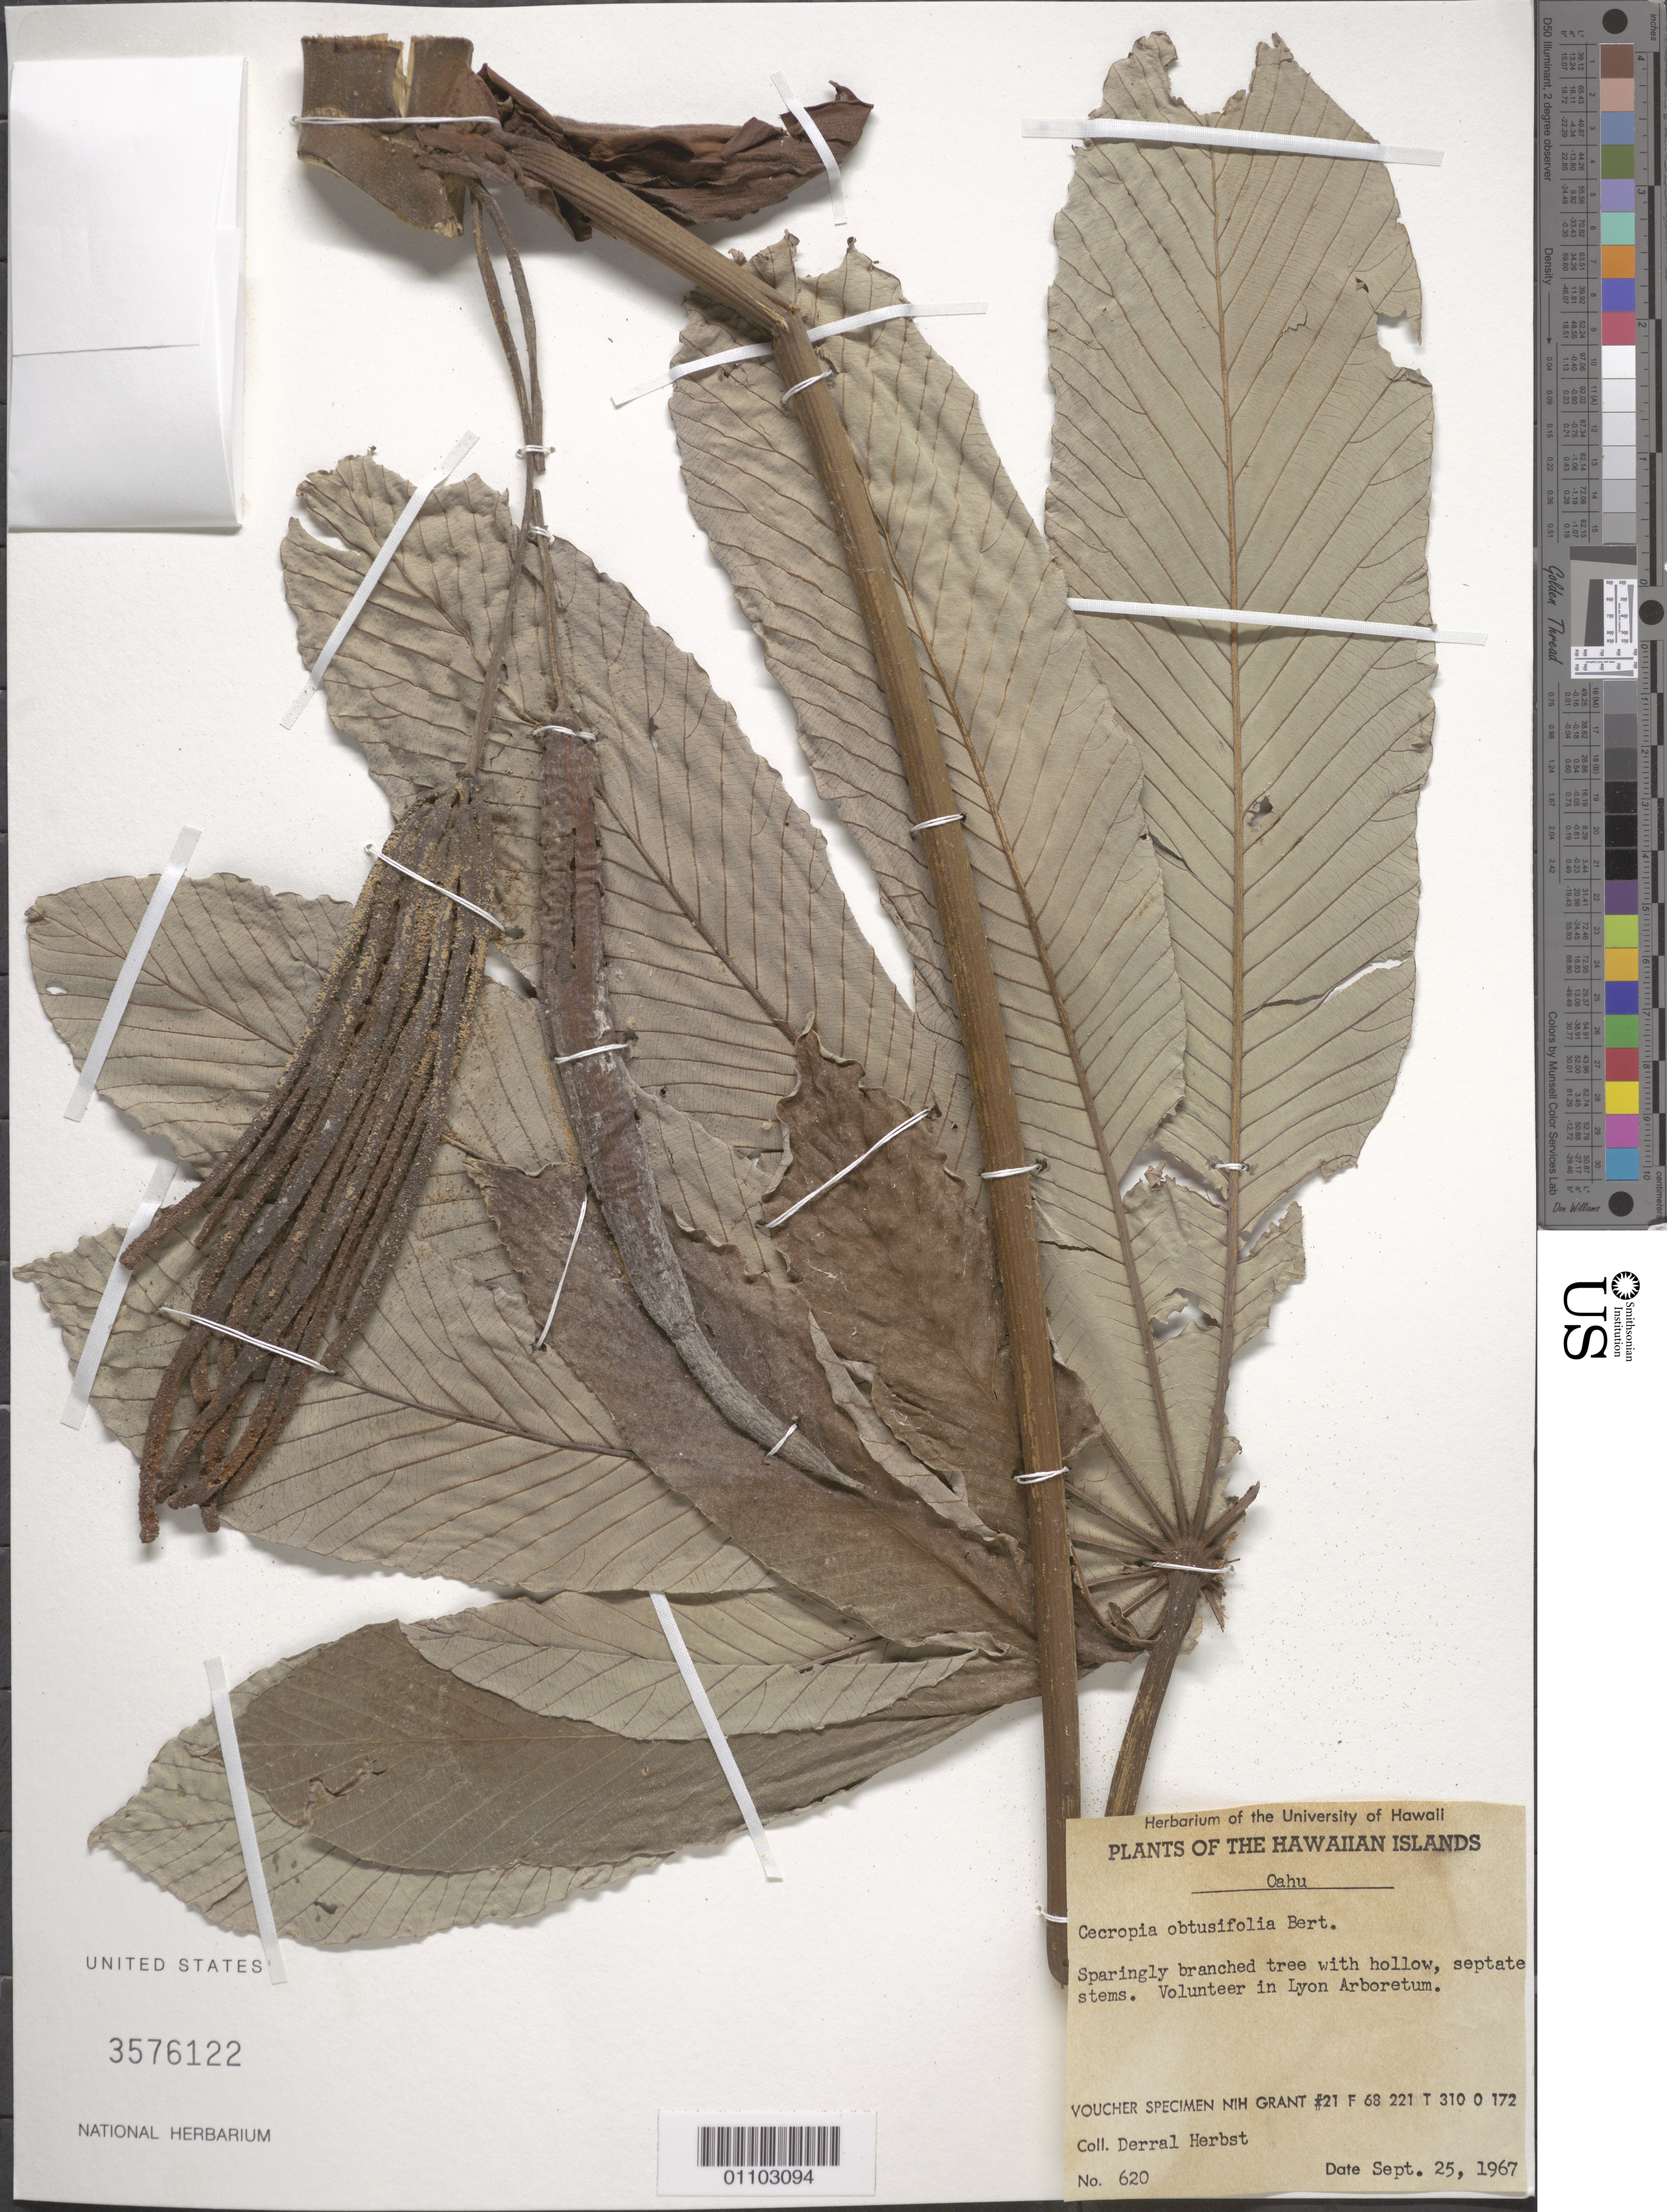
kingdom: Plantae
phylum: Tracheophyta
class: Magnoliopsida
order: Rosales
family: Urticaceae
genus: Cecropia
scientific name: Cecropia obtusifolia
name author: Bertol.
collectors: D. R. Herbst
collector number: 620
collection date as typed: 25 Sep 1967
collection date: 1967-09-25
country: United States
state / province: Hawaii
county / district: Honolulu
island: Oahu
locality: Lyon Arboretum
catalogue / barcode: US 3576122